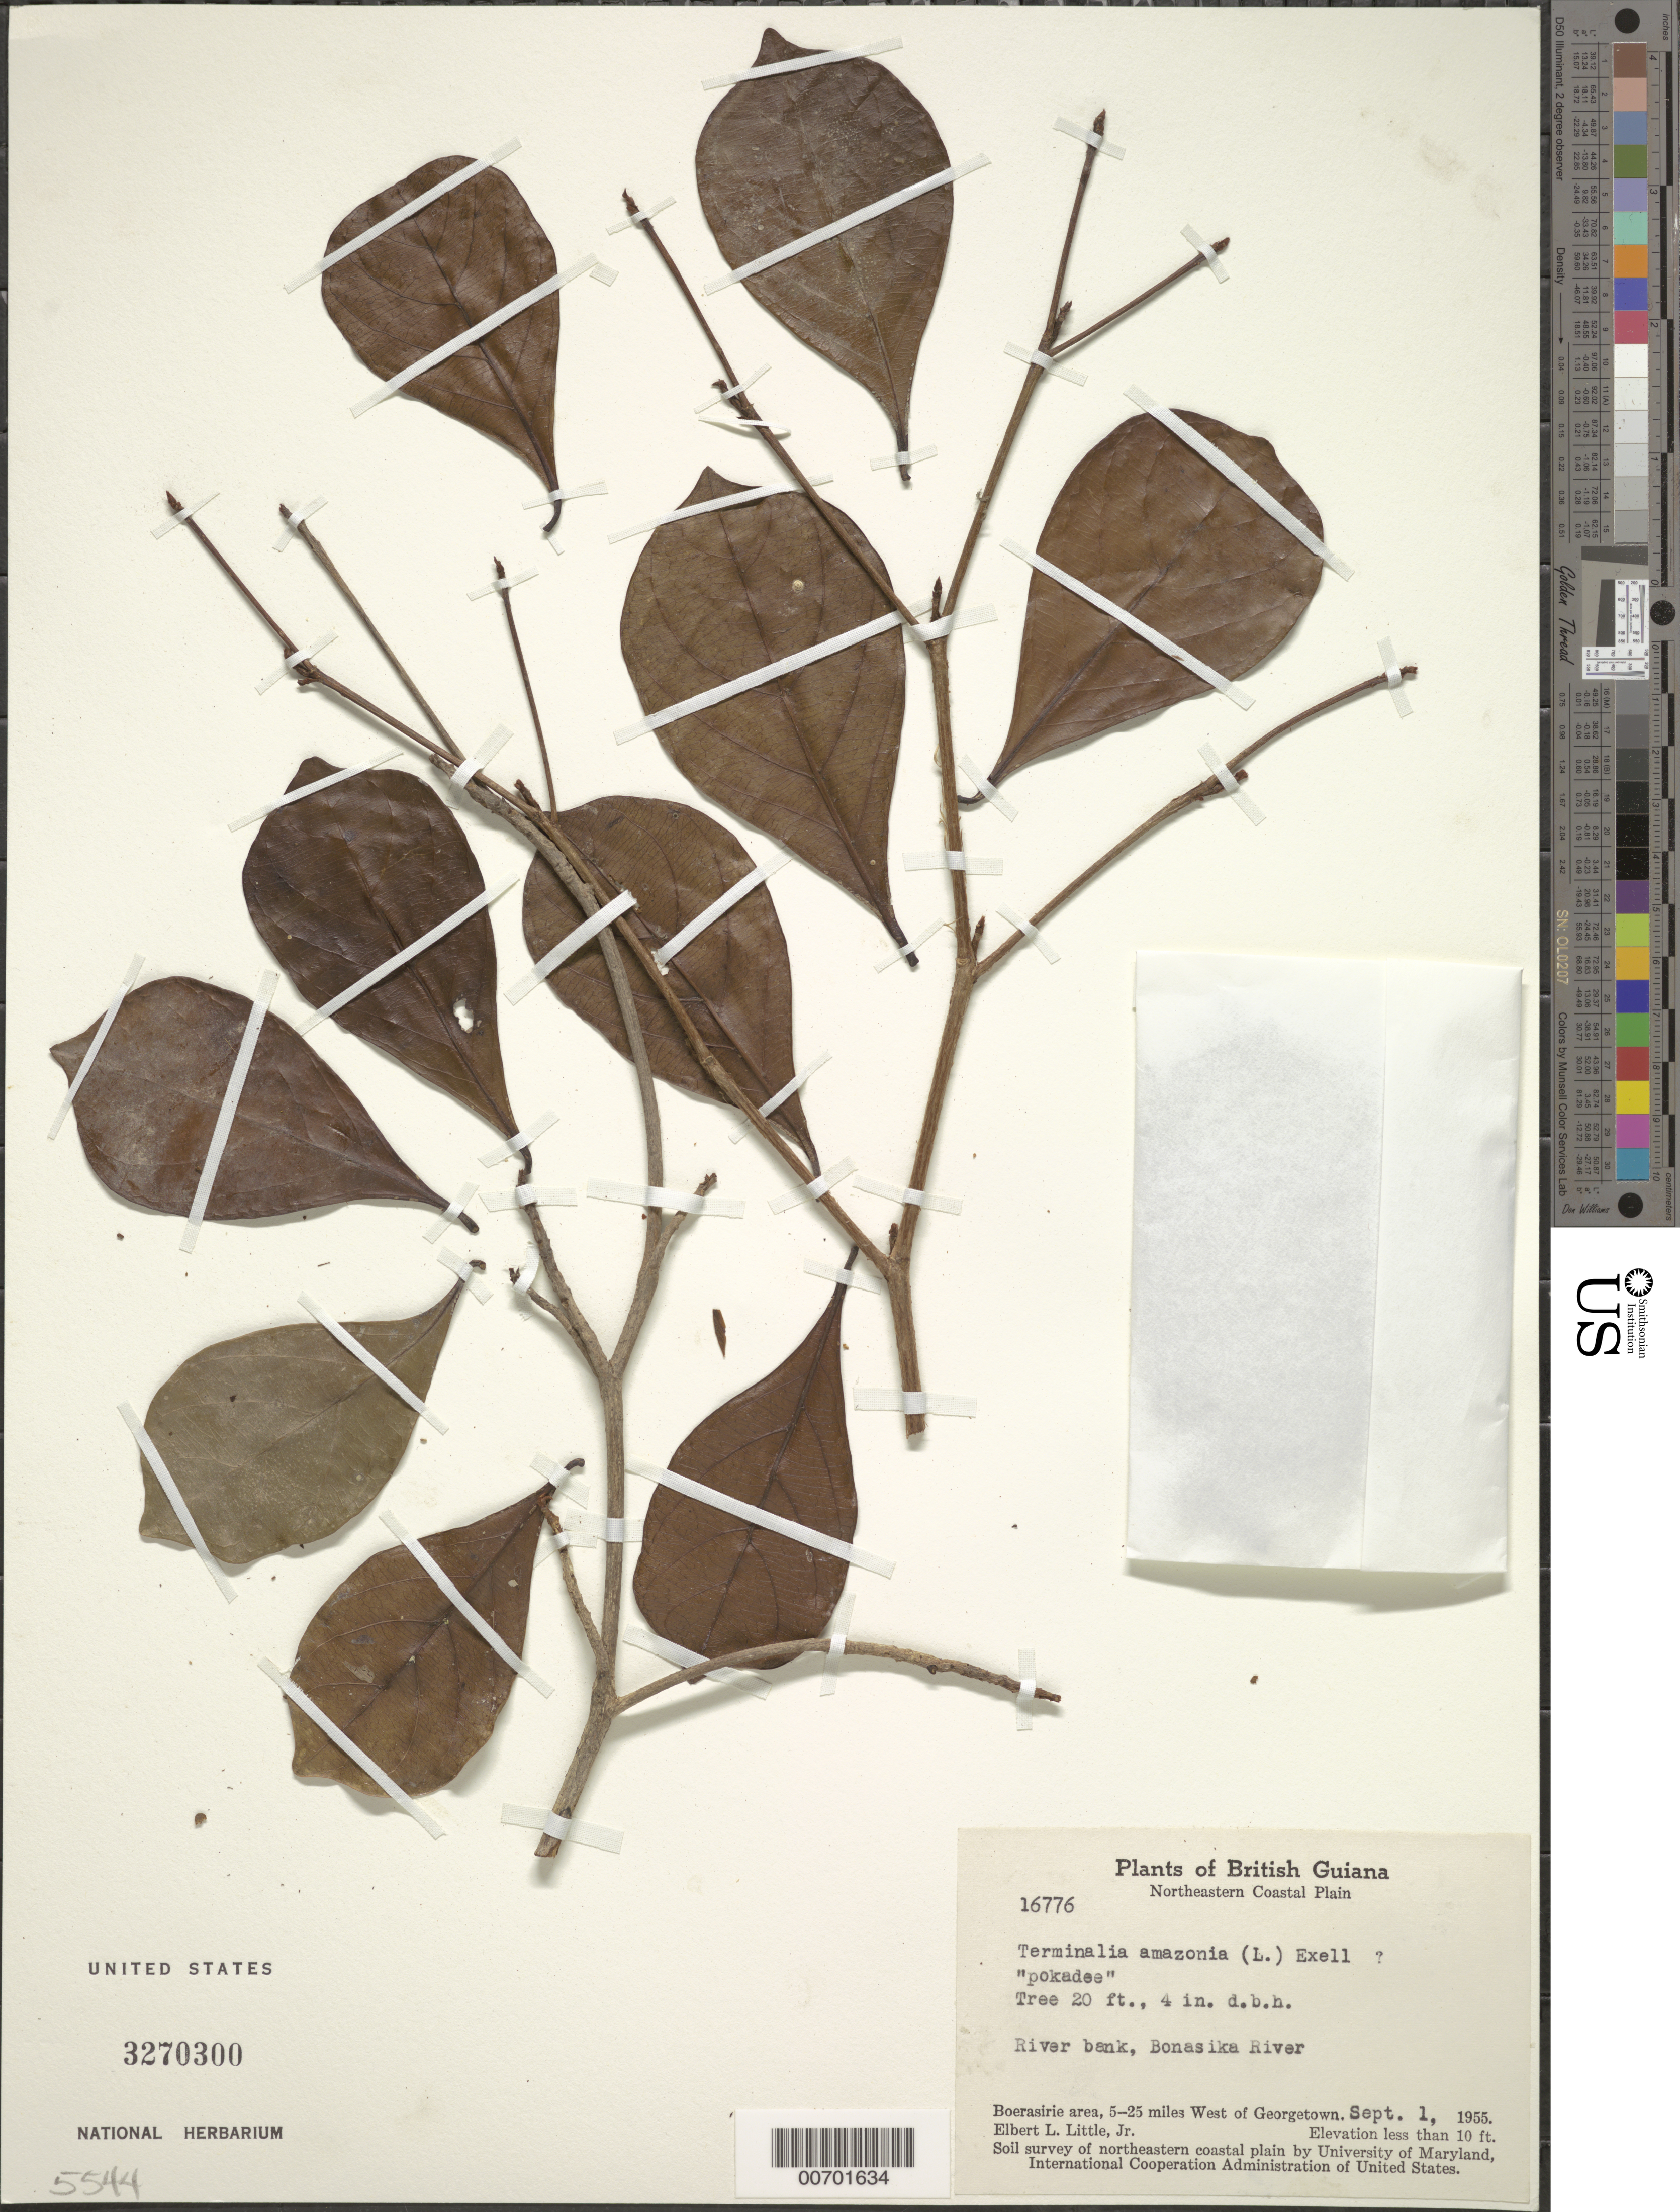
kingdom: Plantae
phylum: Tracheophyta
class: Magnoliopsida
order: Myrtales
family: Combretaceae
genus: Terminalia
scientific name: Terminalia amazonia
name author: (J.F. Gmel.) Exell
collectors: E. L. Little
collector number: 16776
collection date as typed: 1-Sep-55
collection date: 1955-09-01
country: Guyana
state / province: Essequibo Isl-W. Demerara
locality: Boerasirie area, Bonasika R., 5-25 mi. W of Georgetown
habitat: River bank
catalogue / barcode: US 3270300